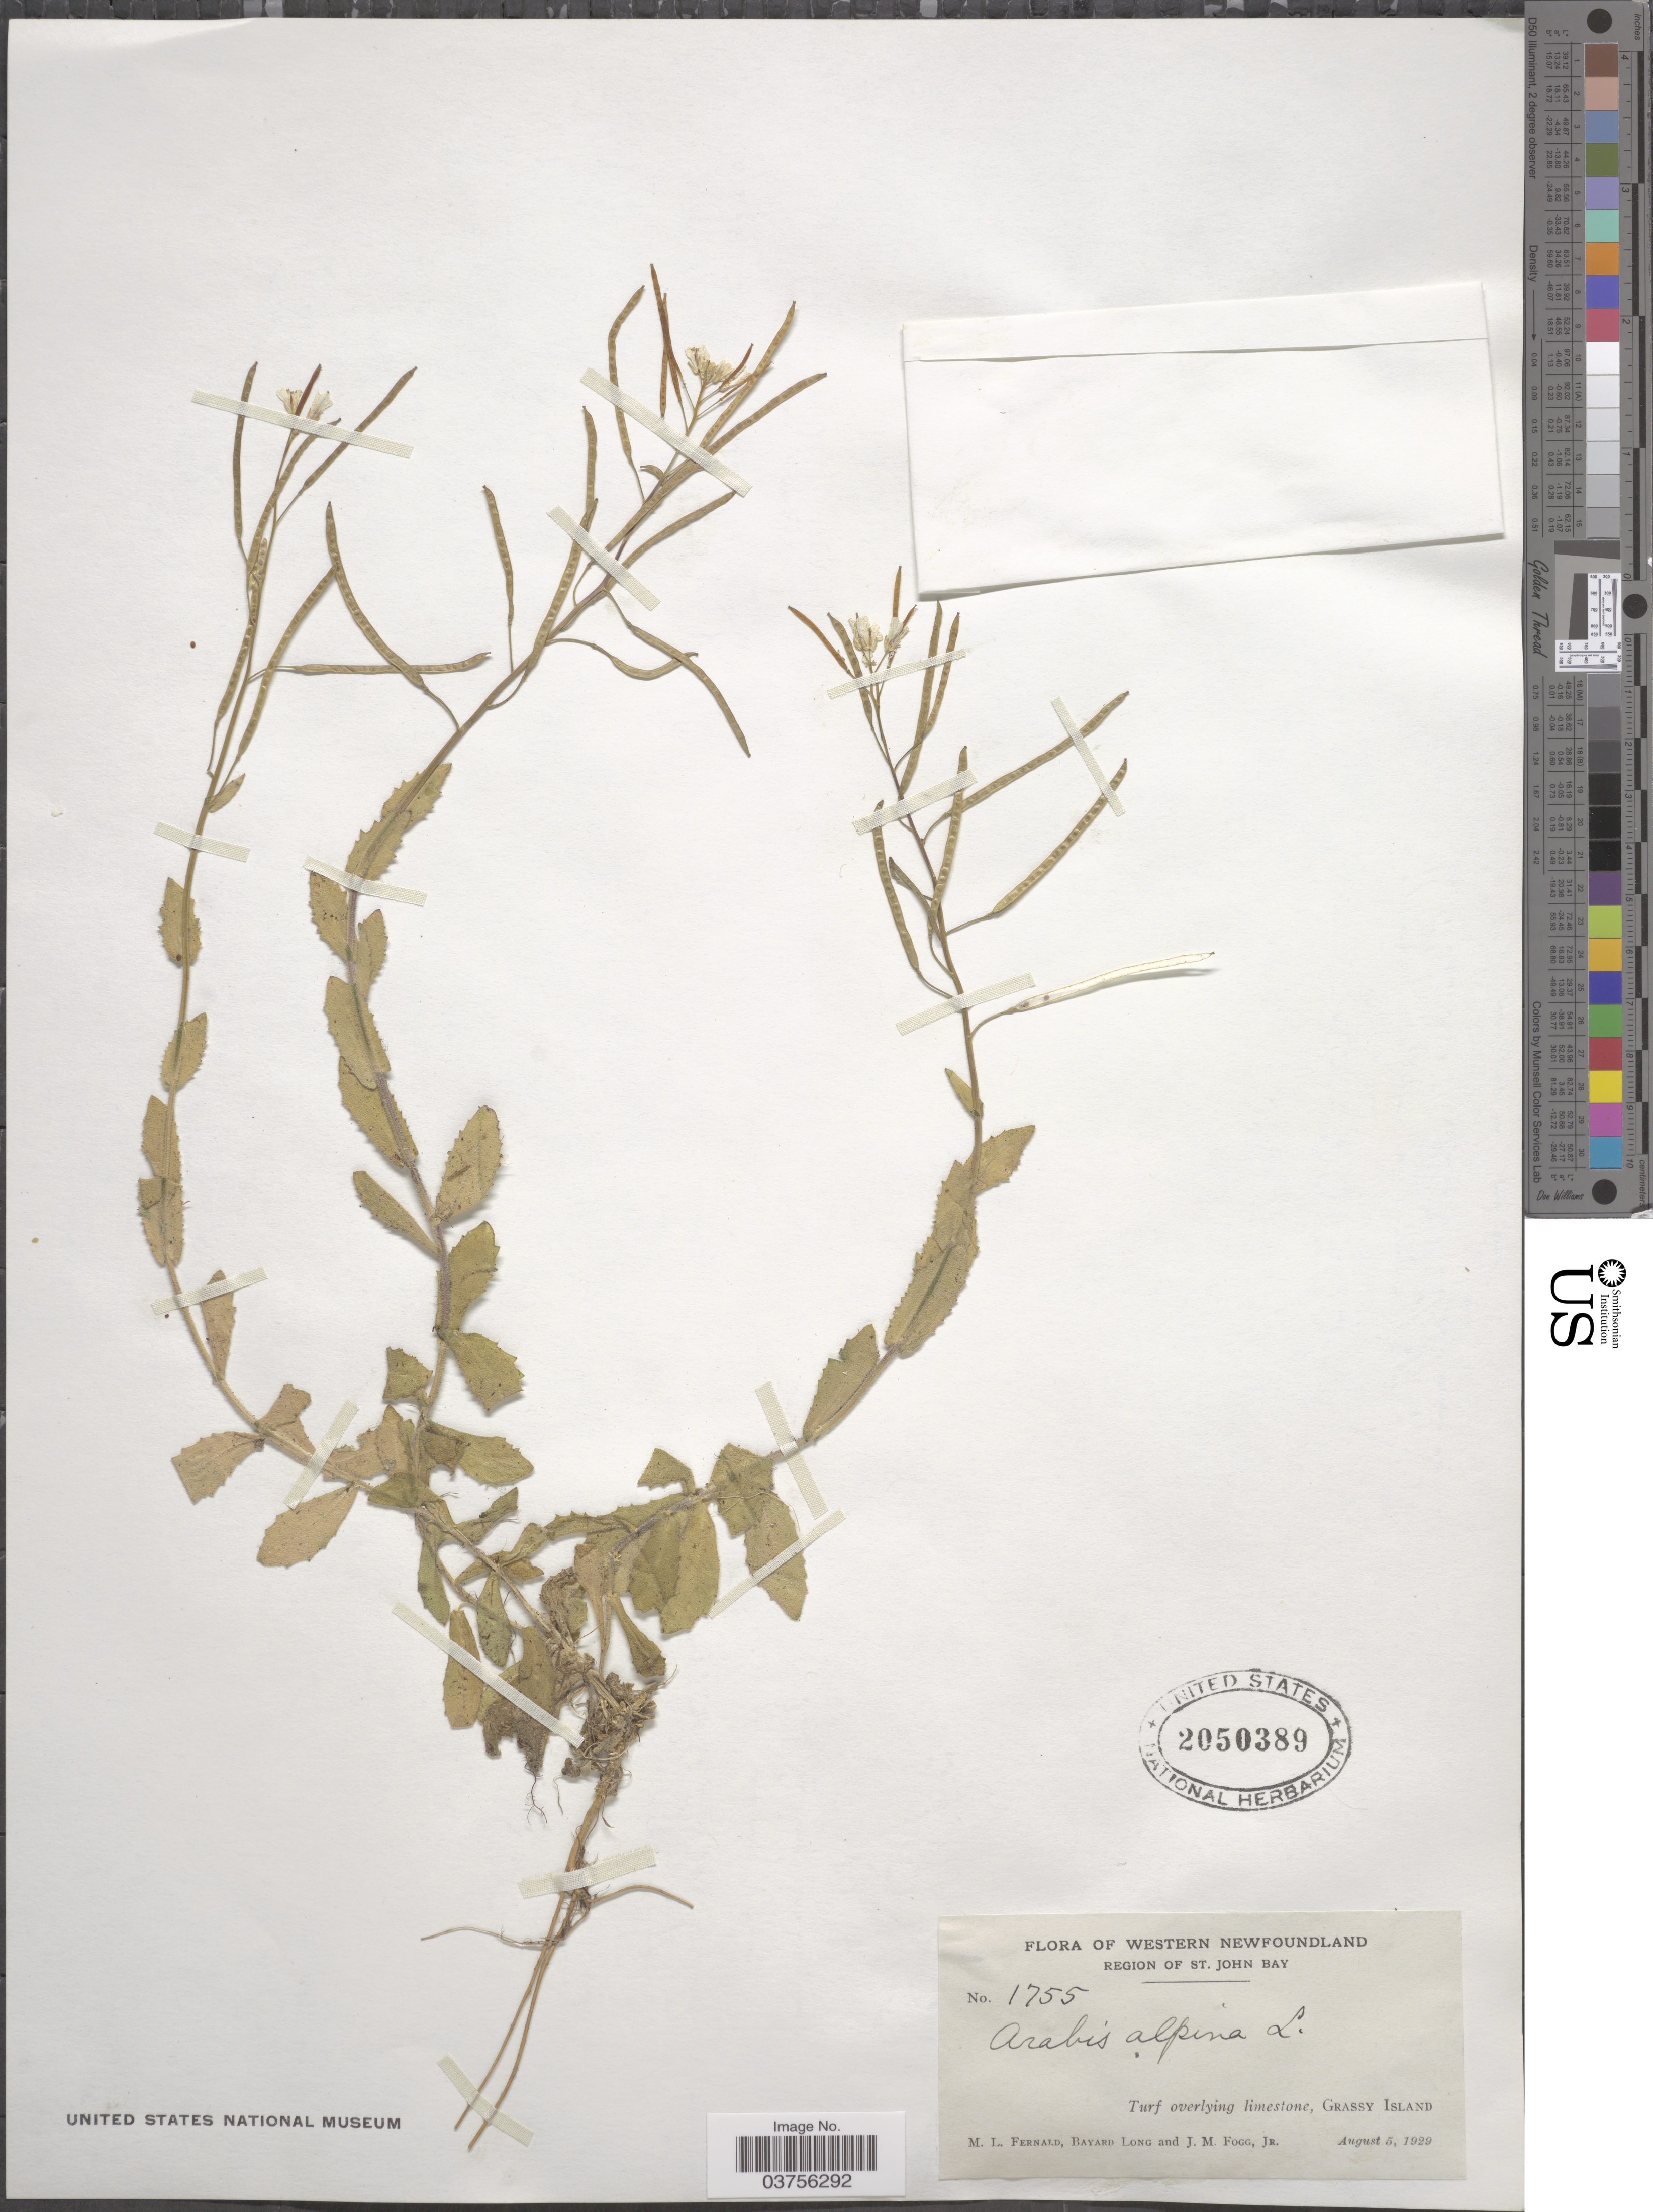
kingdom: Plantae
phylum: Tracheophyta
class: Magnoliopsida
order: Brassicales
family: Brassicaceae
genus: Arabis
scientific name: Arabis alpina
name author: L.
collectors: M. L. Fernald, B. Long & J. Fogg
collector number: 1755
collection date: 1929-08-05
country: Canada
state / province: Newfoundland and Labrador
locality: Western Newfoundland. Region of St. John Bay. Grassy Island.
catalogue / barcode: US 2050389